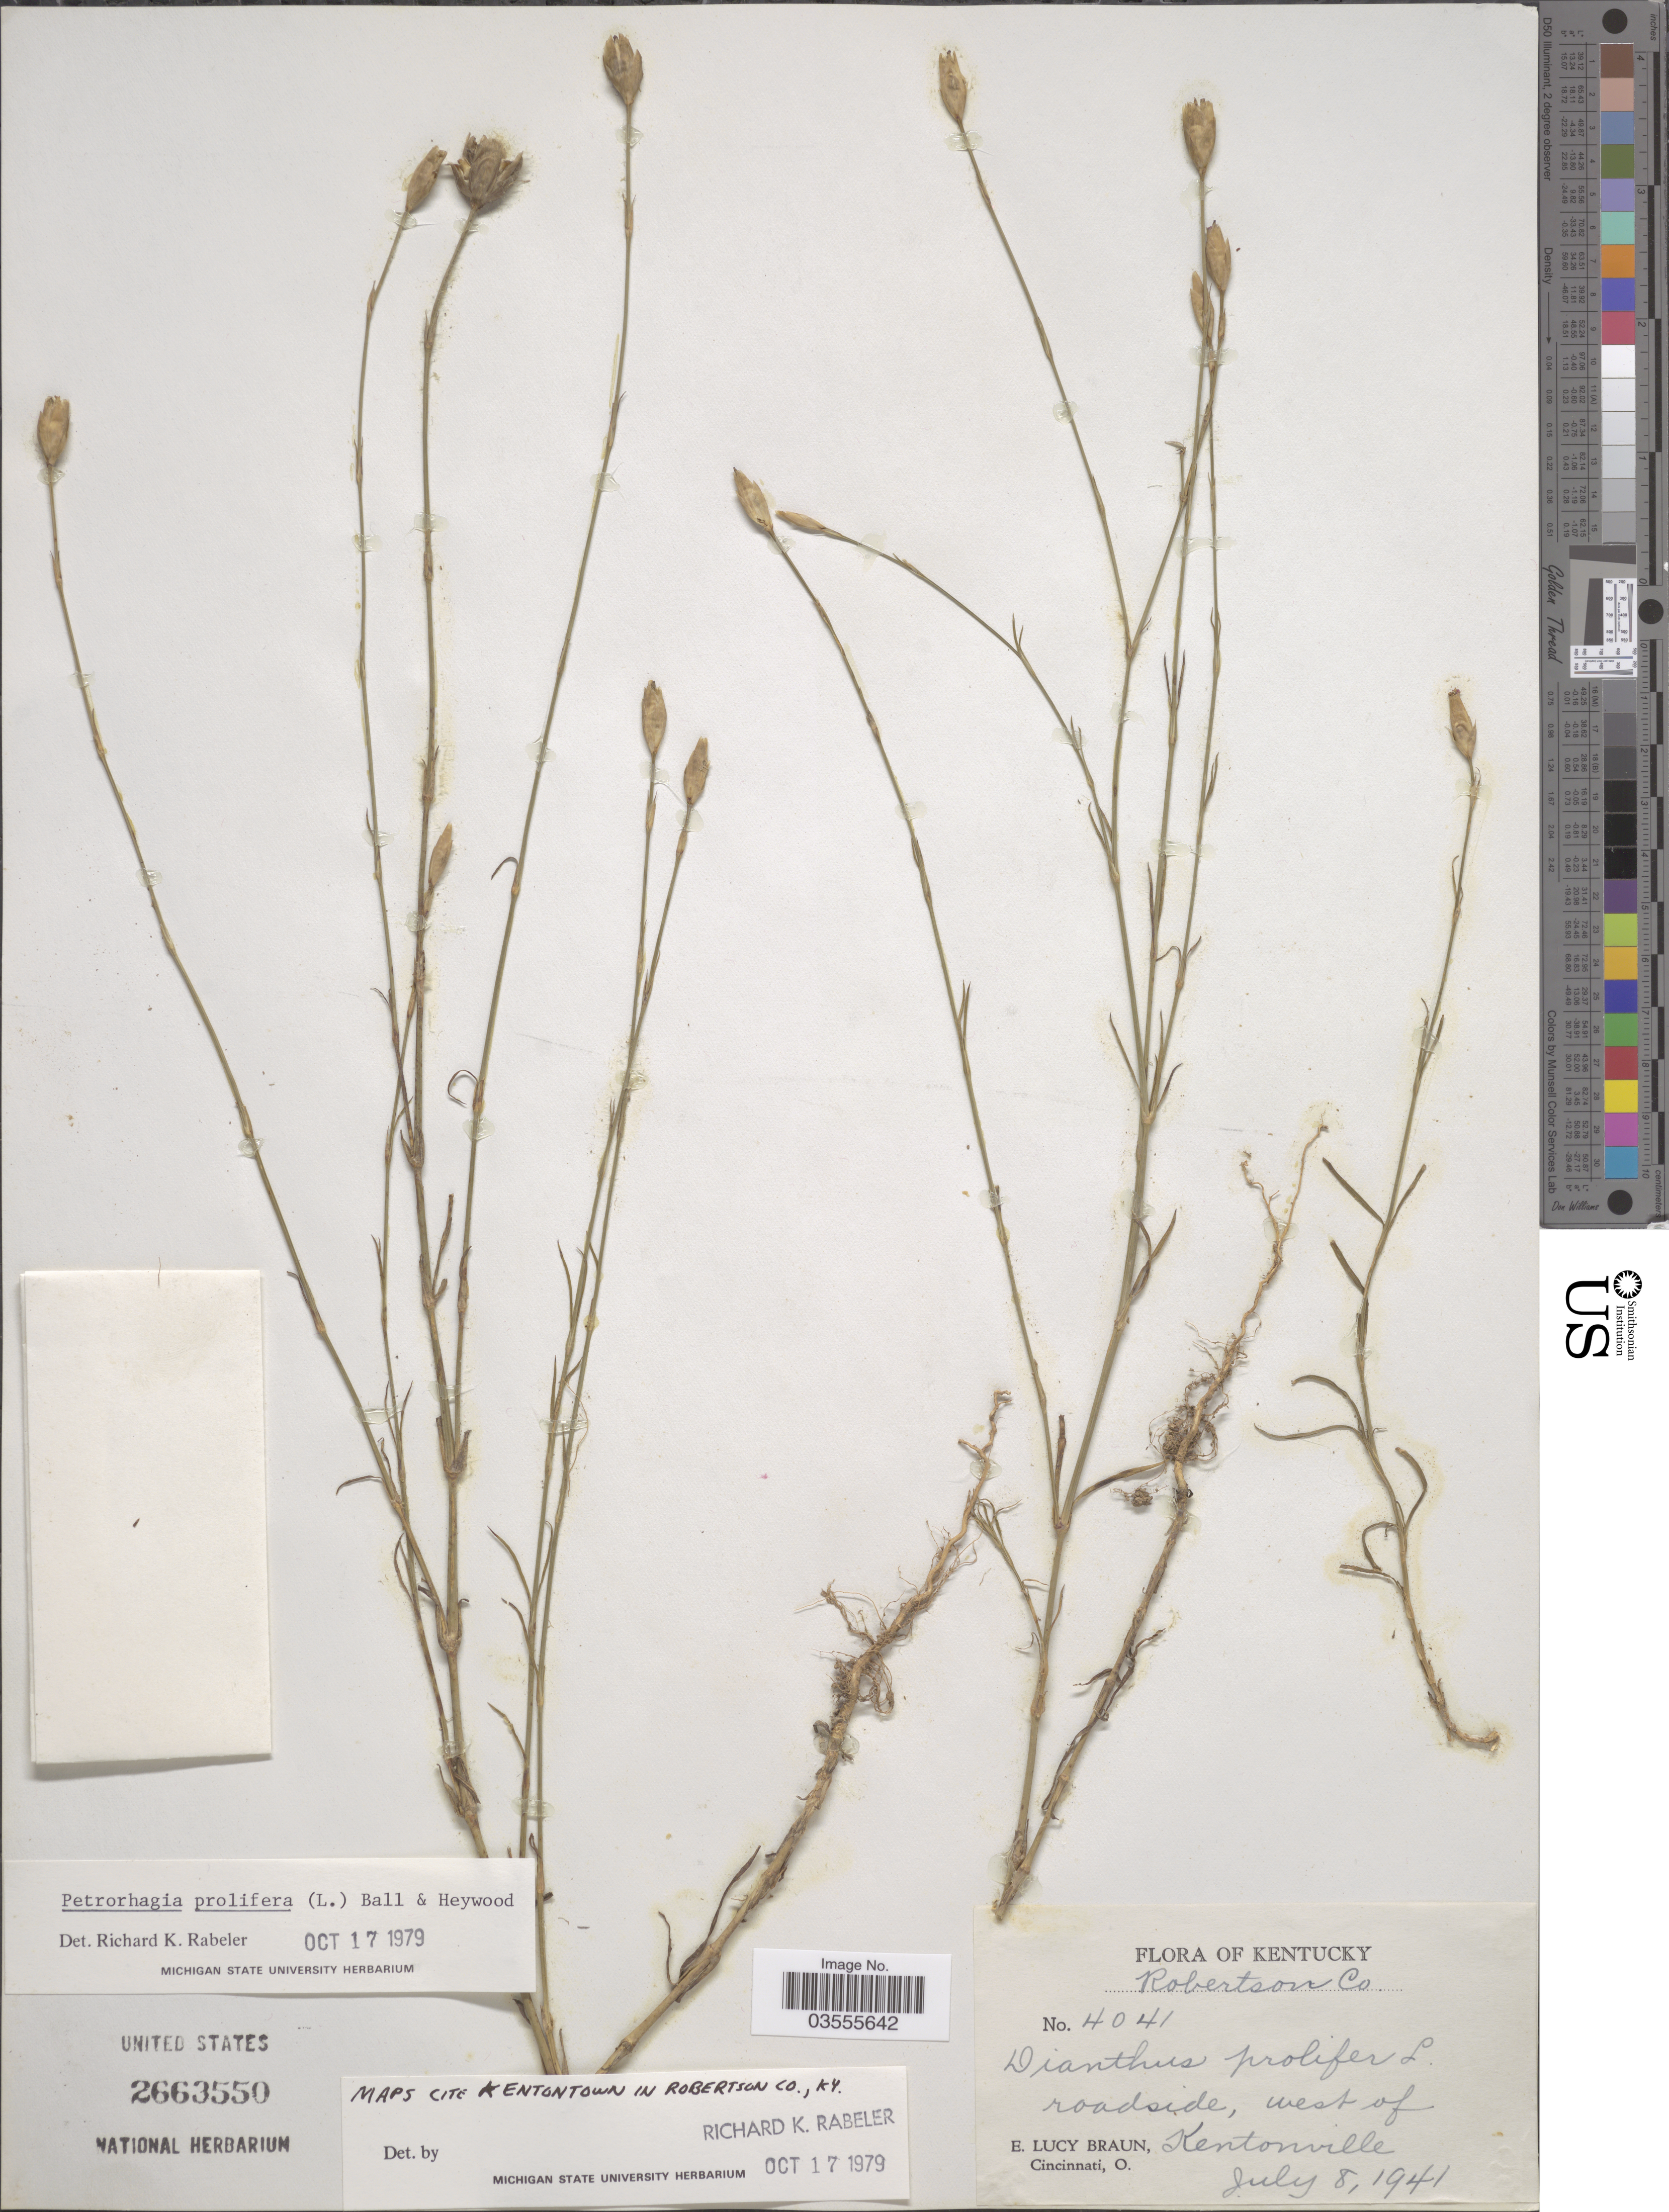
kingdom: Plantae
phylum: Tracheophyta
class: Magnoliopsida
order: Caryophyllales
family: Caryophyllaceae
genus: Petrorhagia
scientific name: Petrorhagia prolifera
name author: (L.) P.W. Ball & Heywood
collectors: E. L. Braun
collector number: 4041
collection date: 1941-07-08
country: United States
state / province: Kentucky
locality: Robertson Co. West of Kentonville.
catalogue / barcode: US 2663550